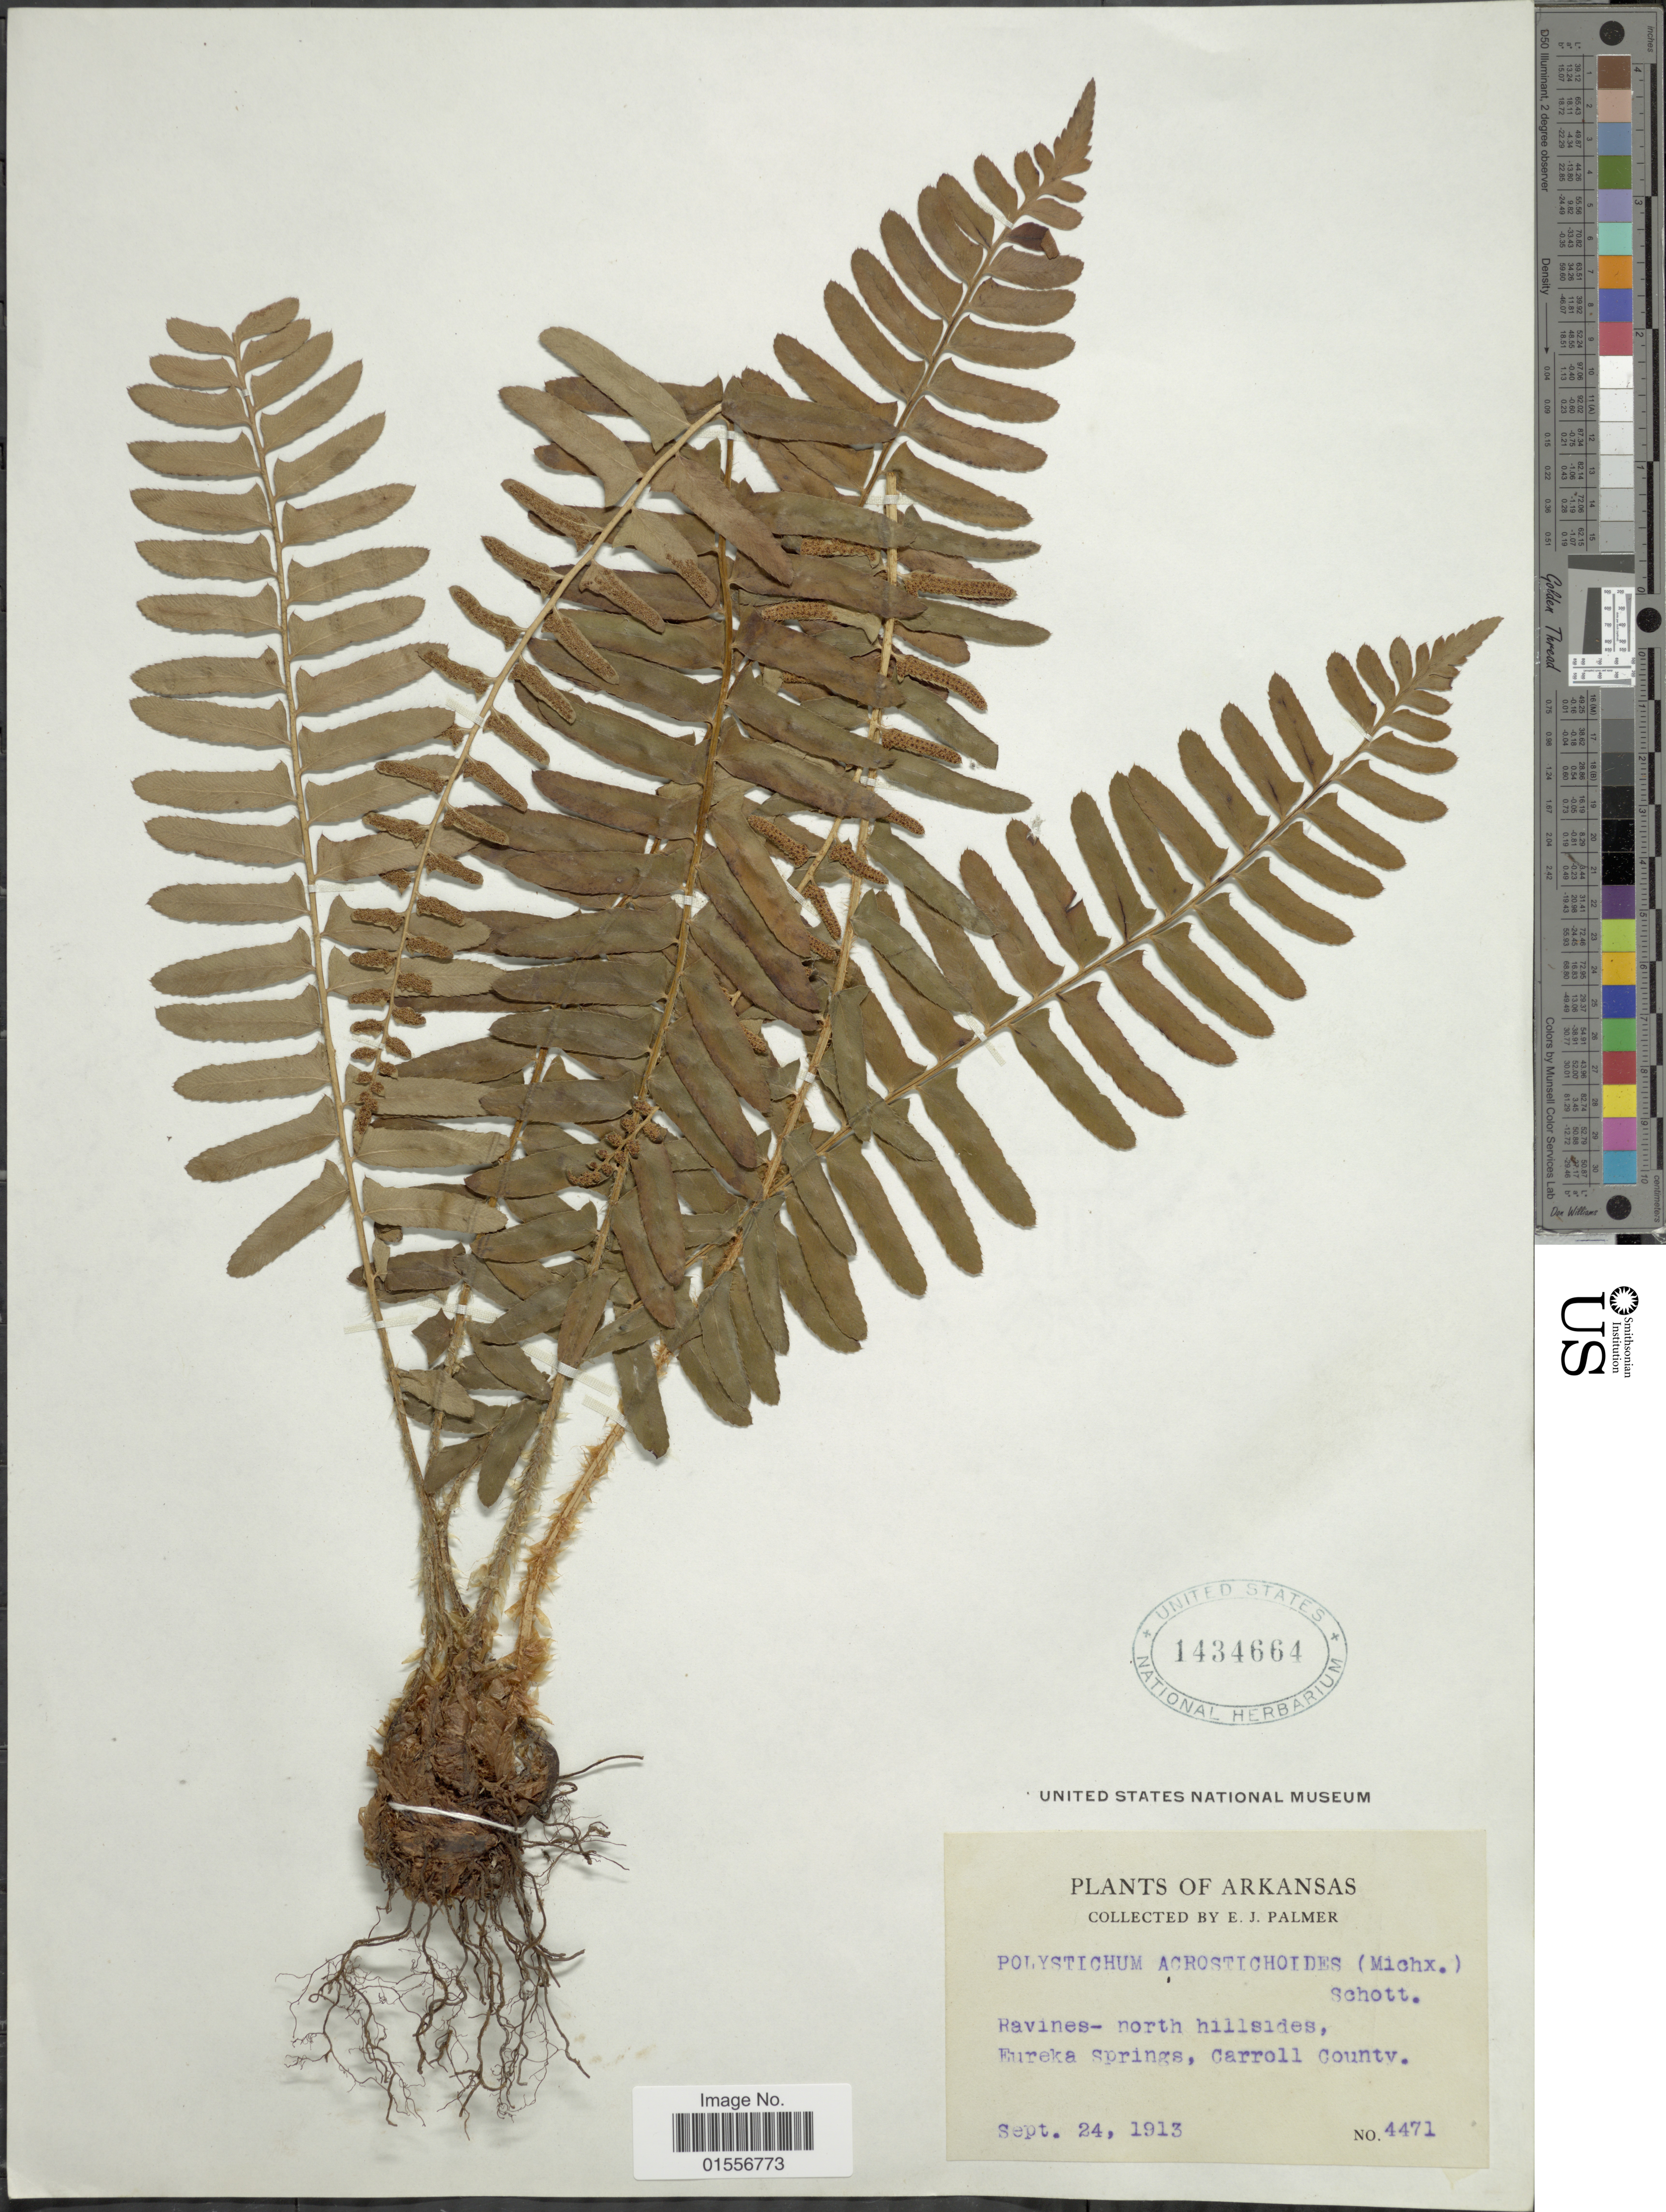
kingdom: Plantae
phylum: Tracheophyta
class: Polypodiopsida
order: Polypodiales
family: Dryopteridaceae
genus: Polystichum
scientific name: Polystichum acrostichoides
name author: (Michx.) Schott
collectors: E. J. Palmer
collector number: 4471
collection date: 1913-09-24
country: United States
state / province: Arkansas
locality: Ravines-north hillsides, Eureka Springs, Carroll County.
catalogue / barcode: US 1434664